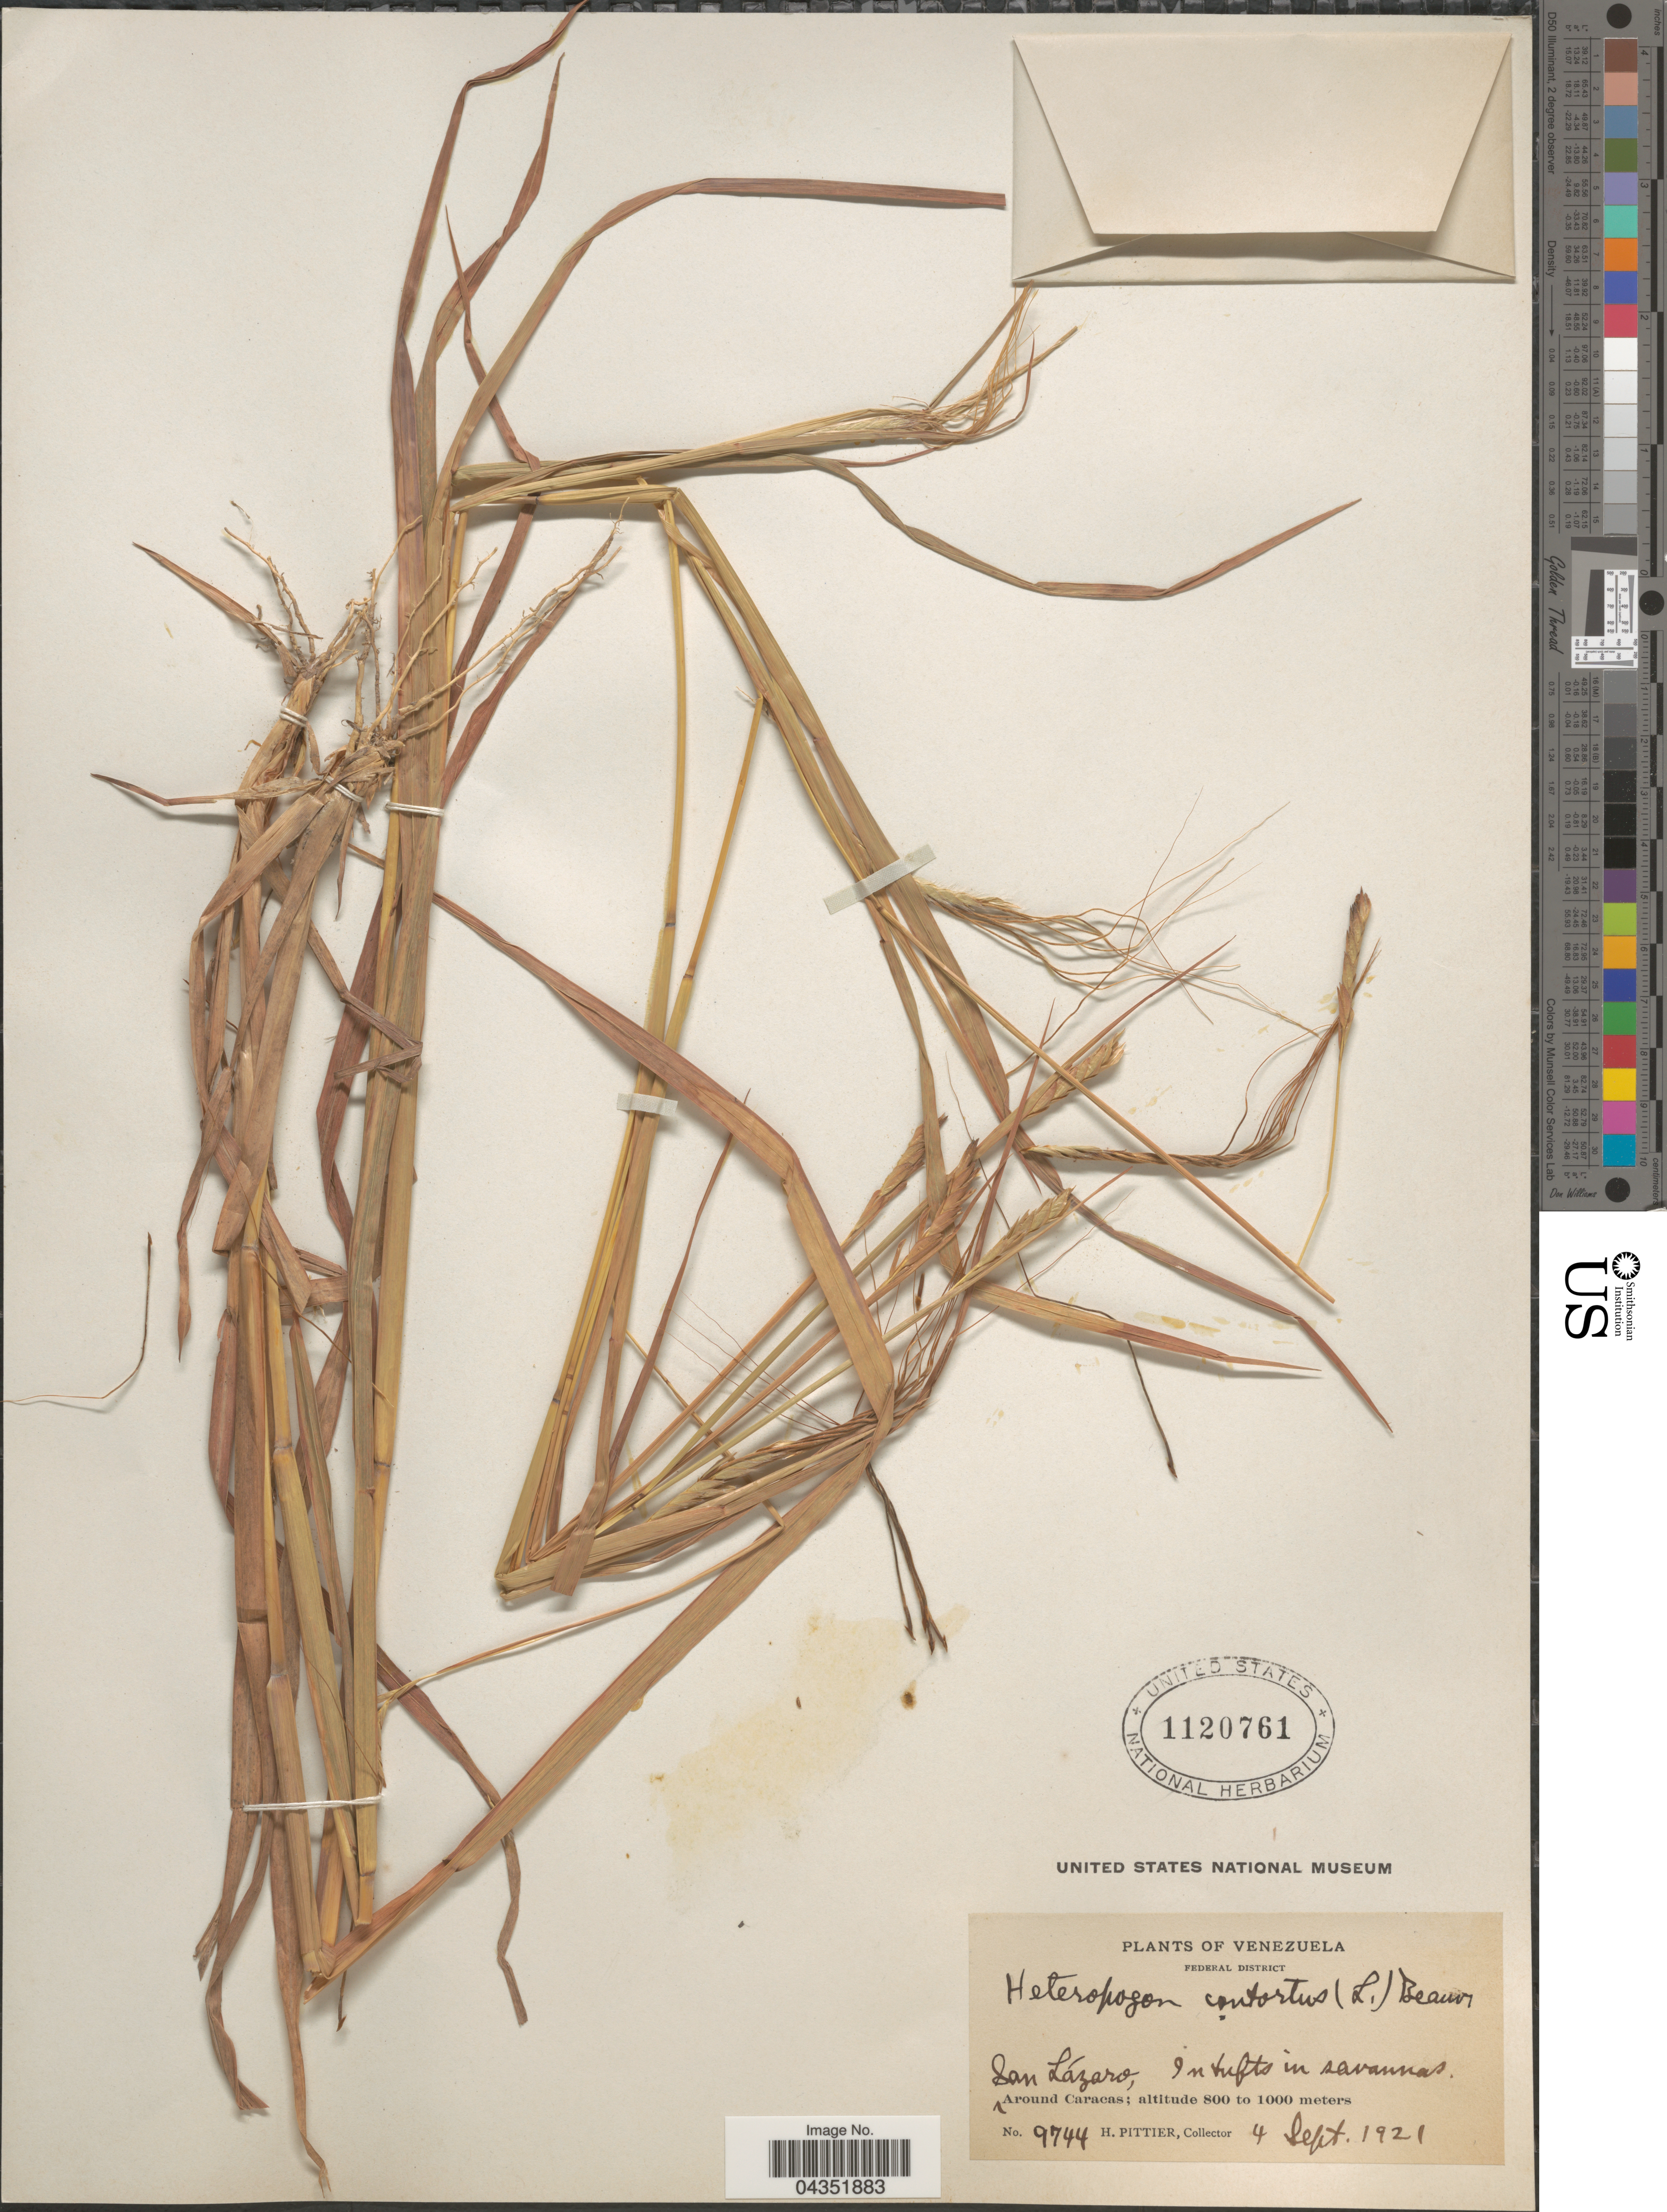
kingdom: Plantae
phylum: Tracheophyta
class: Liliopsida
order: Poales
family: Poaceae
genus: Heteropogon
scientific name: Heteropogon contortus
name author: (L.) P. Beauv. ex Roem. & Schult.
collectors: H. F. Pittier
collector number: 9744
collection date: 1921-09-04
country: Venezuela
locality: Federal District. San Lázaro. Around Caracas.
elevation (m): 800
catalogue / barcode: US 1120761